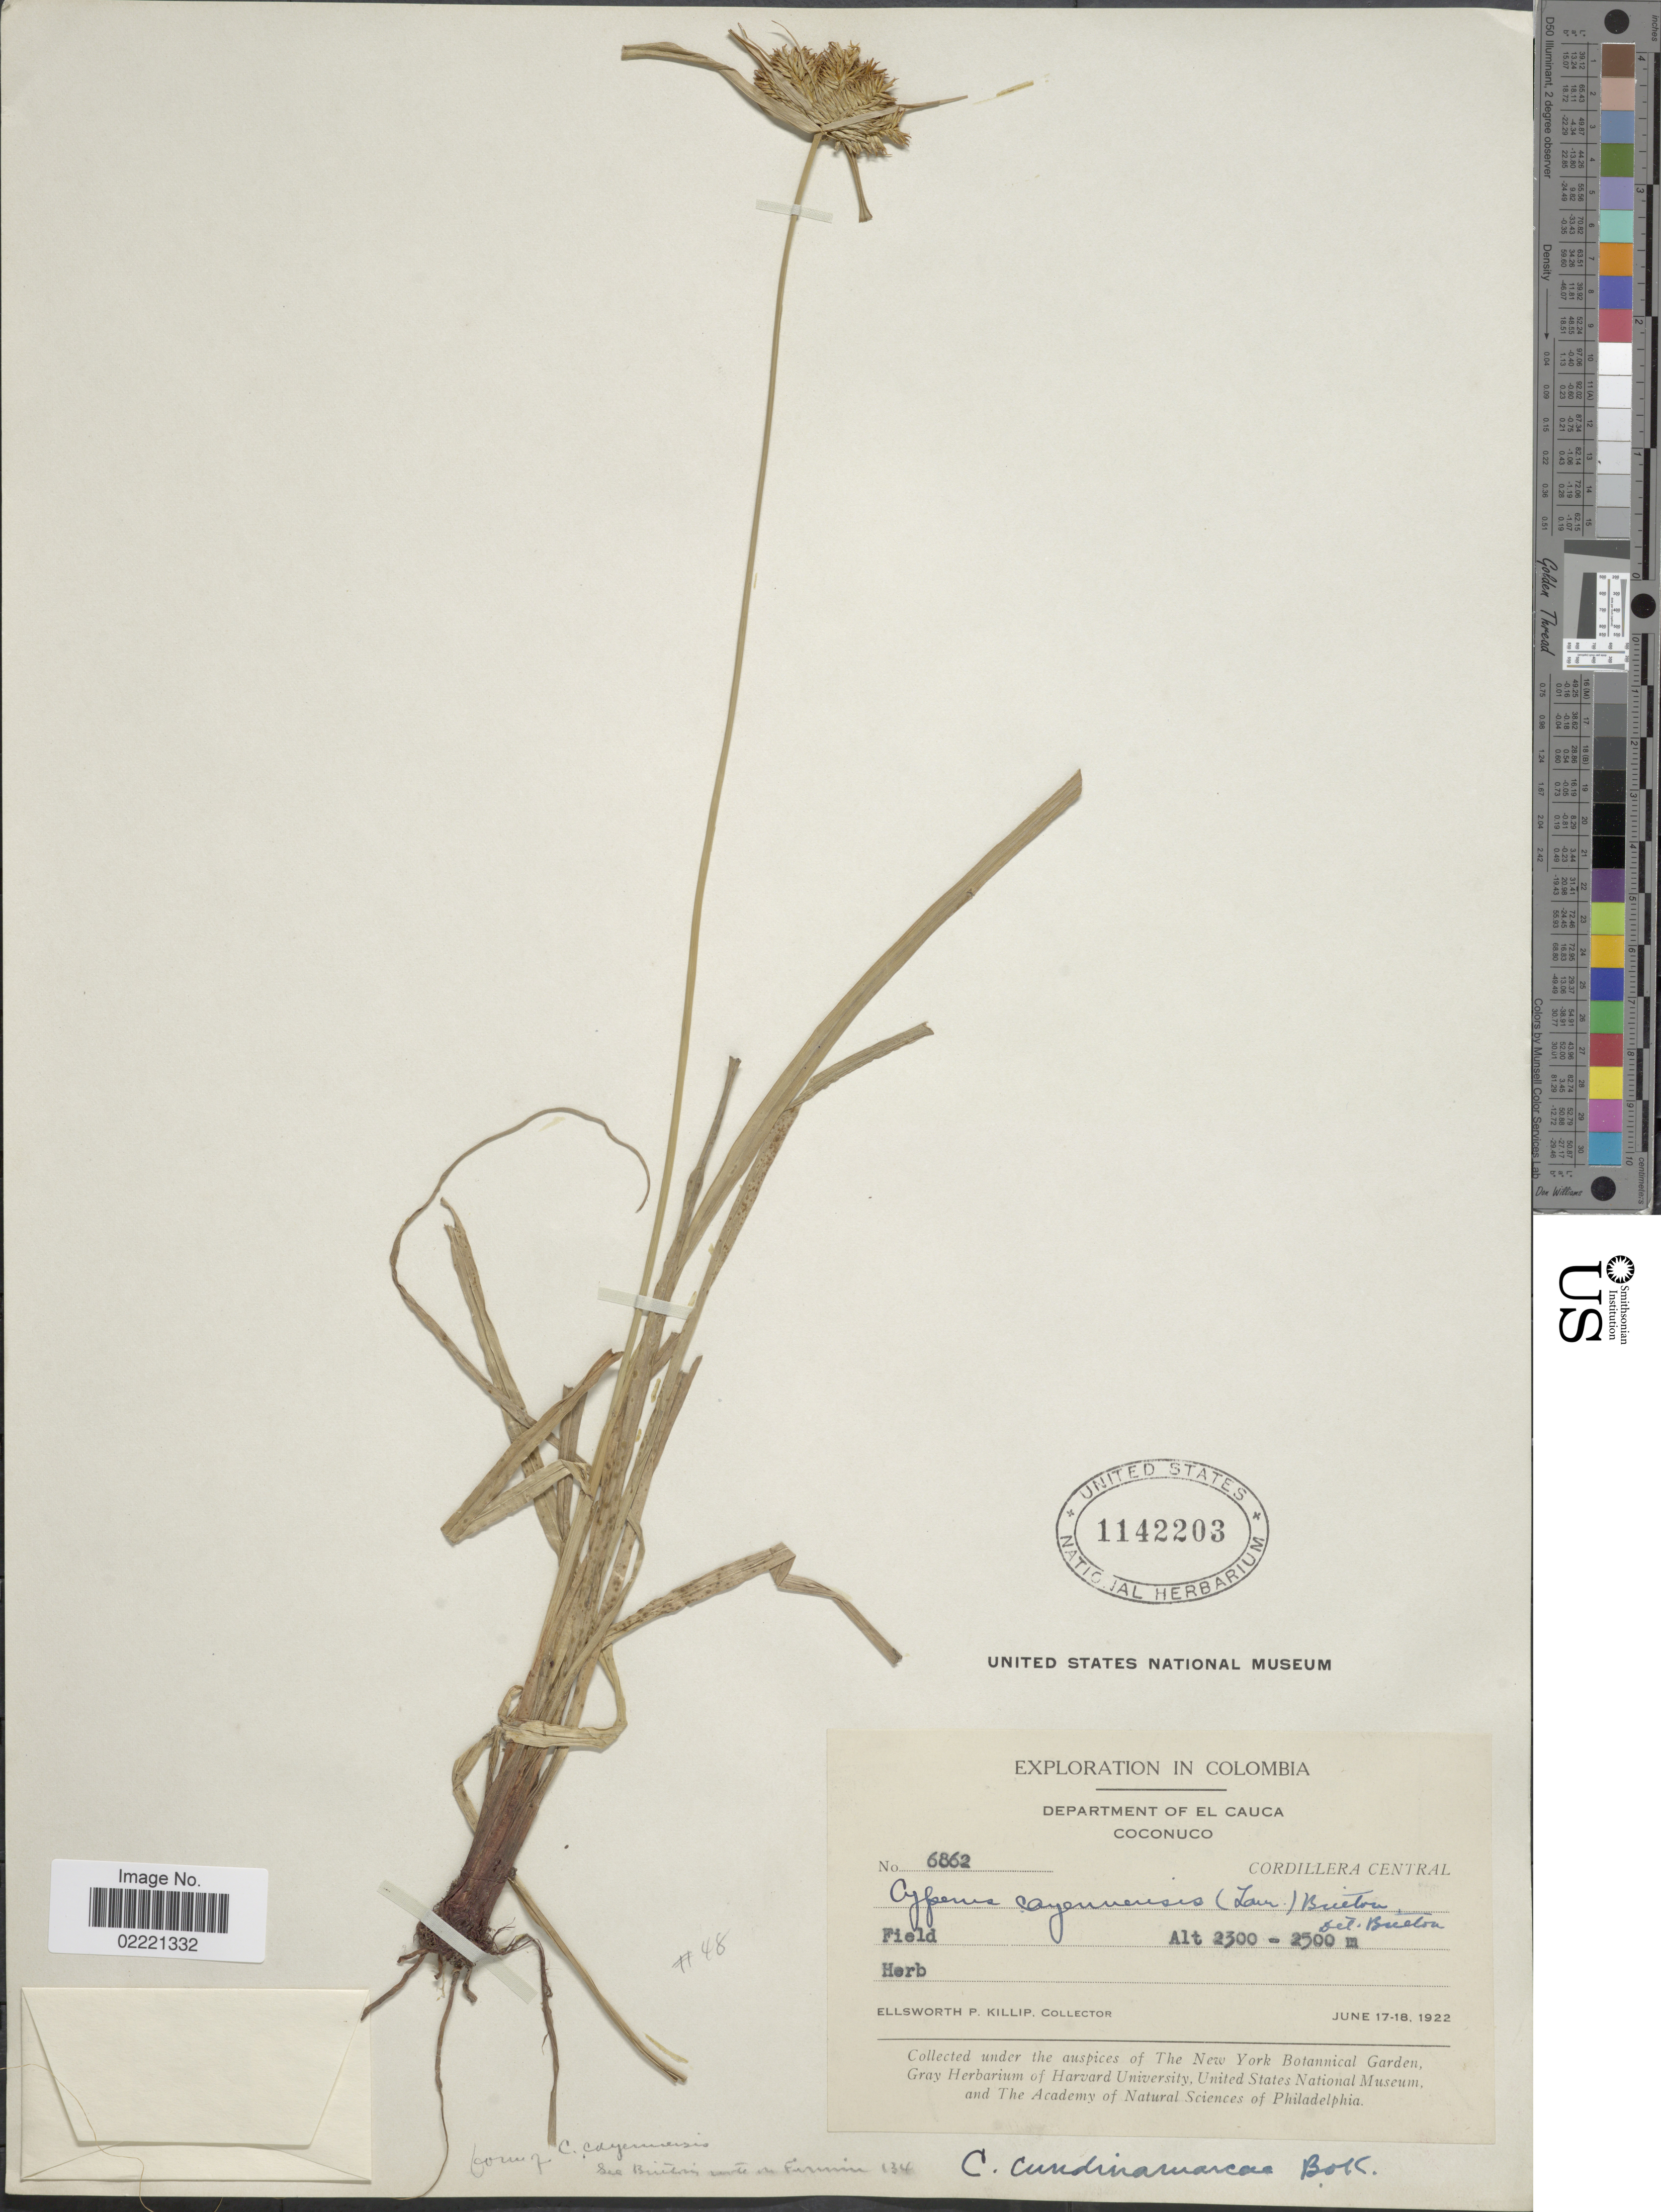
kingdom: Plantae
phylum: Tracheophyta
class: Liliopsida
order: Poales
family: Cyperaceae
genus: Cyperus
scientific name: Cyperus hermaphroditus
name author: (Jacq.) Standl.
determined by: Strong, Mark T., (BOT), Smithsonian Institution - National Museum of Natural History (UNITED STATES)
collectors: E. P. Killip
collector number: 6862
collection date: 1922-06-17/1922-06-18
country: Colombia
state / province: Cauca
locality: Department of el Cauca, Coconuco, Cordillera Central, field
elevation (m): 2300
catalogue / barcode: US 1142203